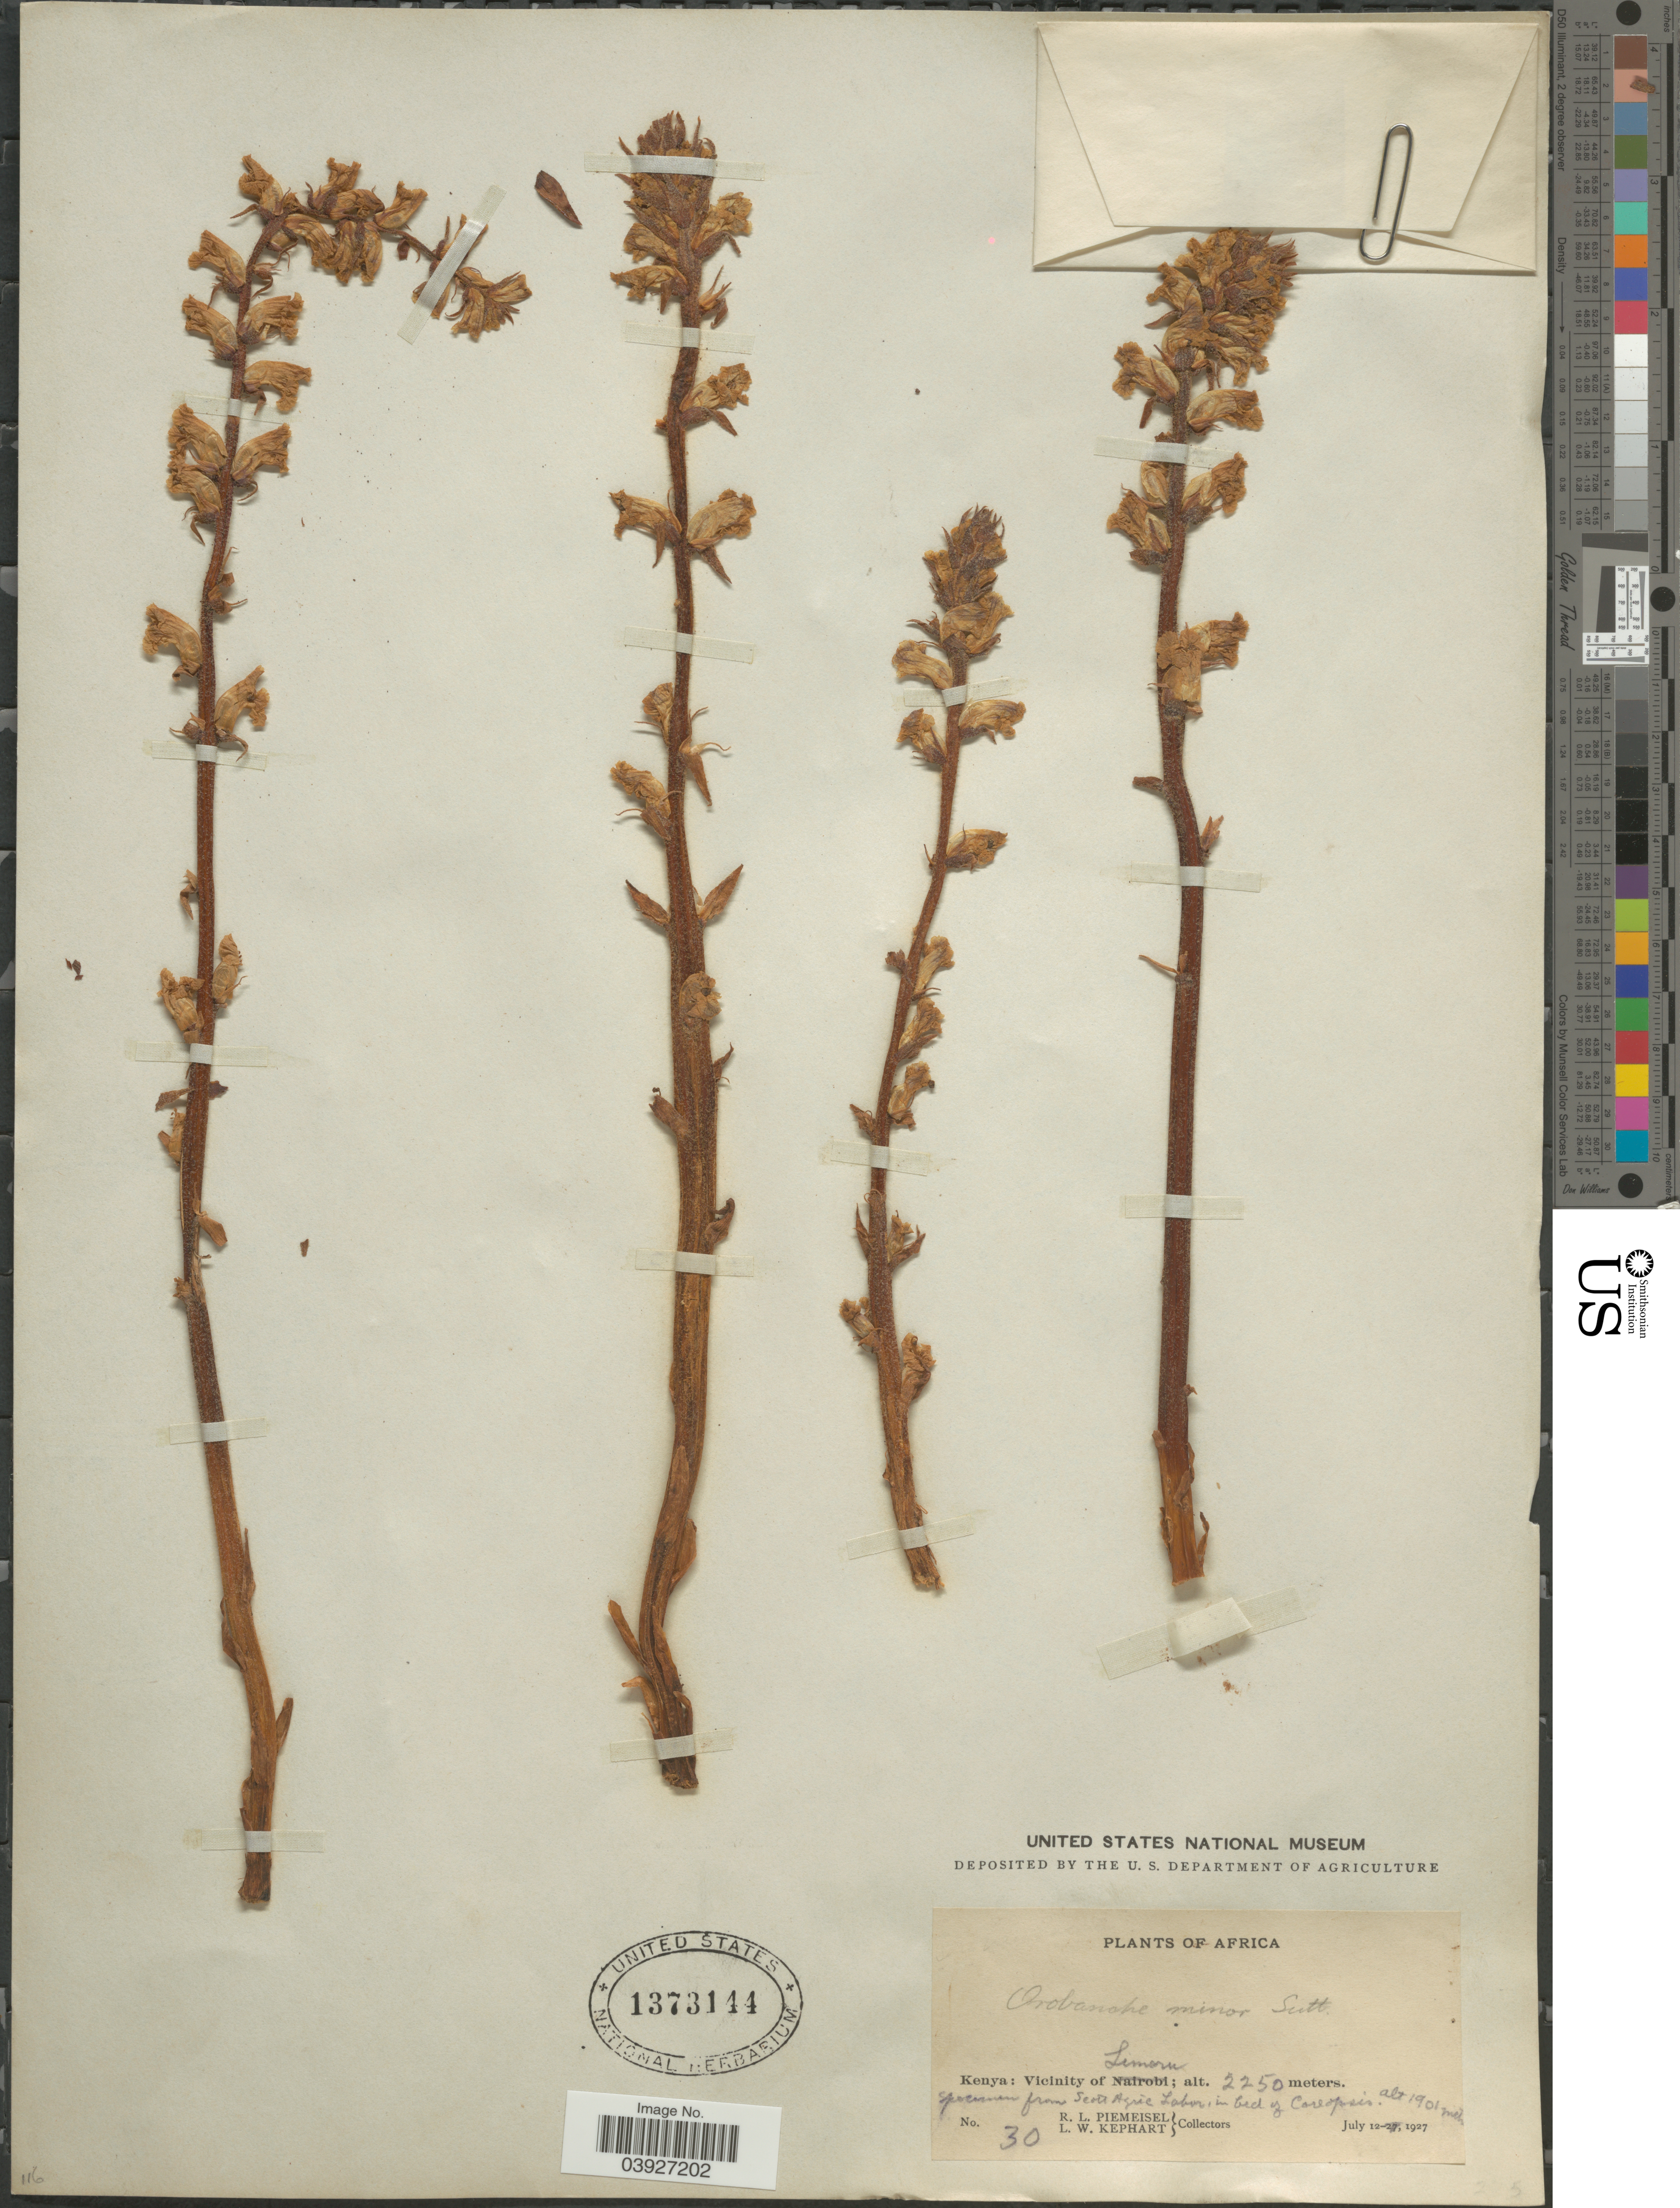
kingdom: Plantae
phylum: Tracheophyta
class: Magnoliopsida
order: Lamiales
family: Orobanchaceae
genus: Orobanche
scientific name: Orobanche minor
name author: Sm.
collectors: R. L. Piemeisel & L. W. Kephart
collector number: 30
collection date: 1927-07-12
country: Kenya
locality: Vicinity of Limuru.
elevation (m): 2250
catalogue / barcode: US 1373144